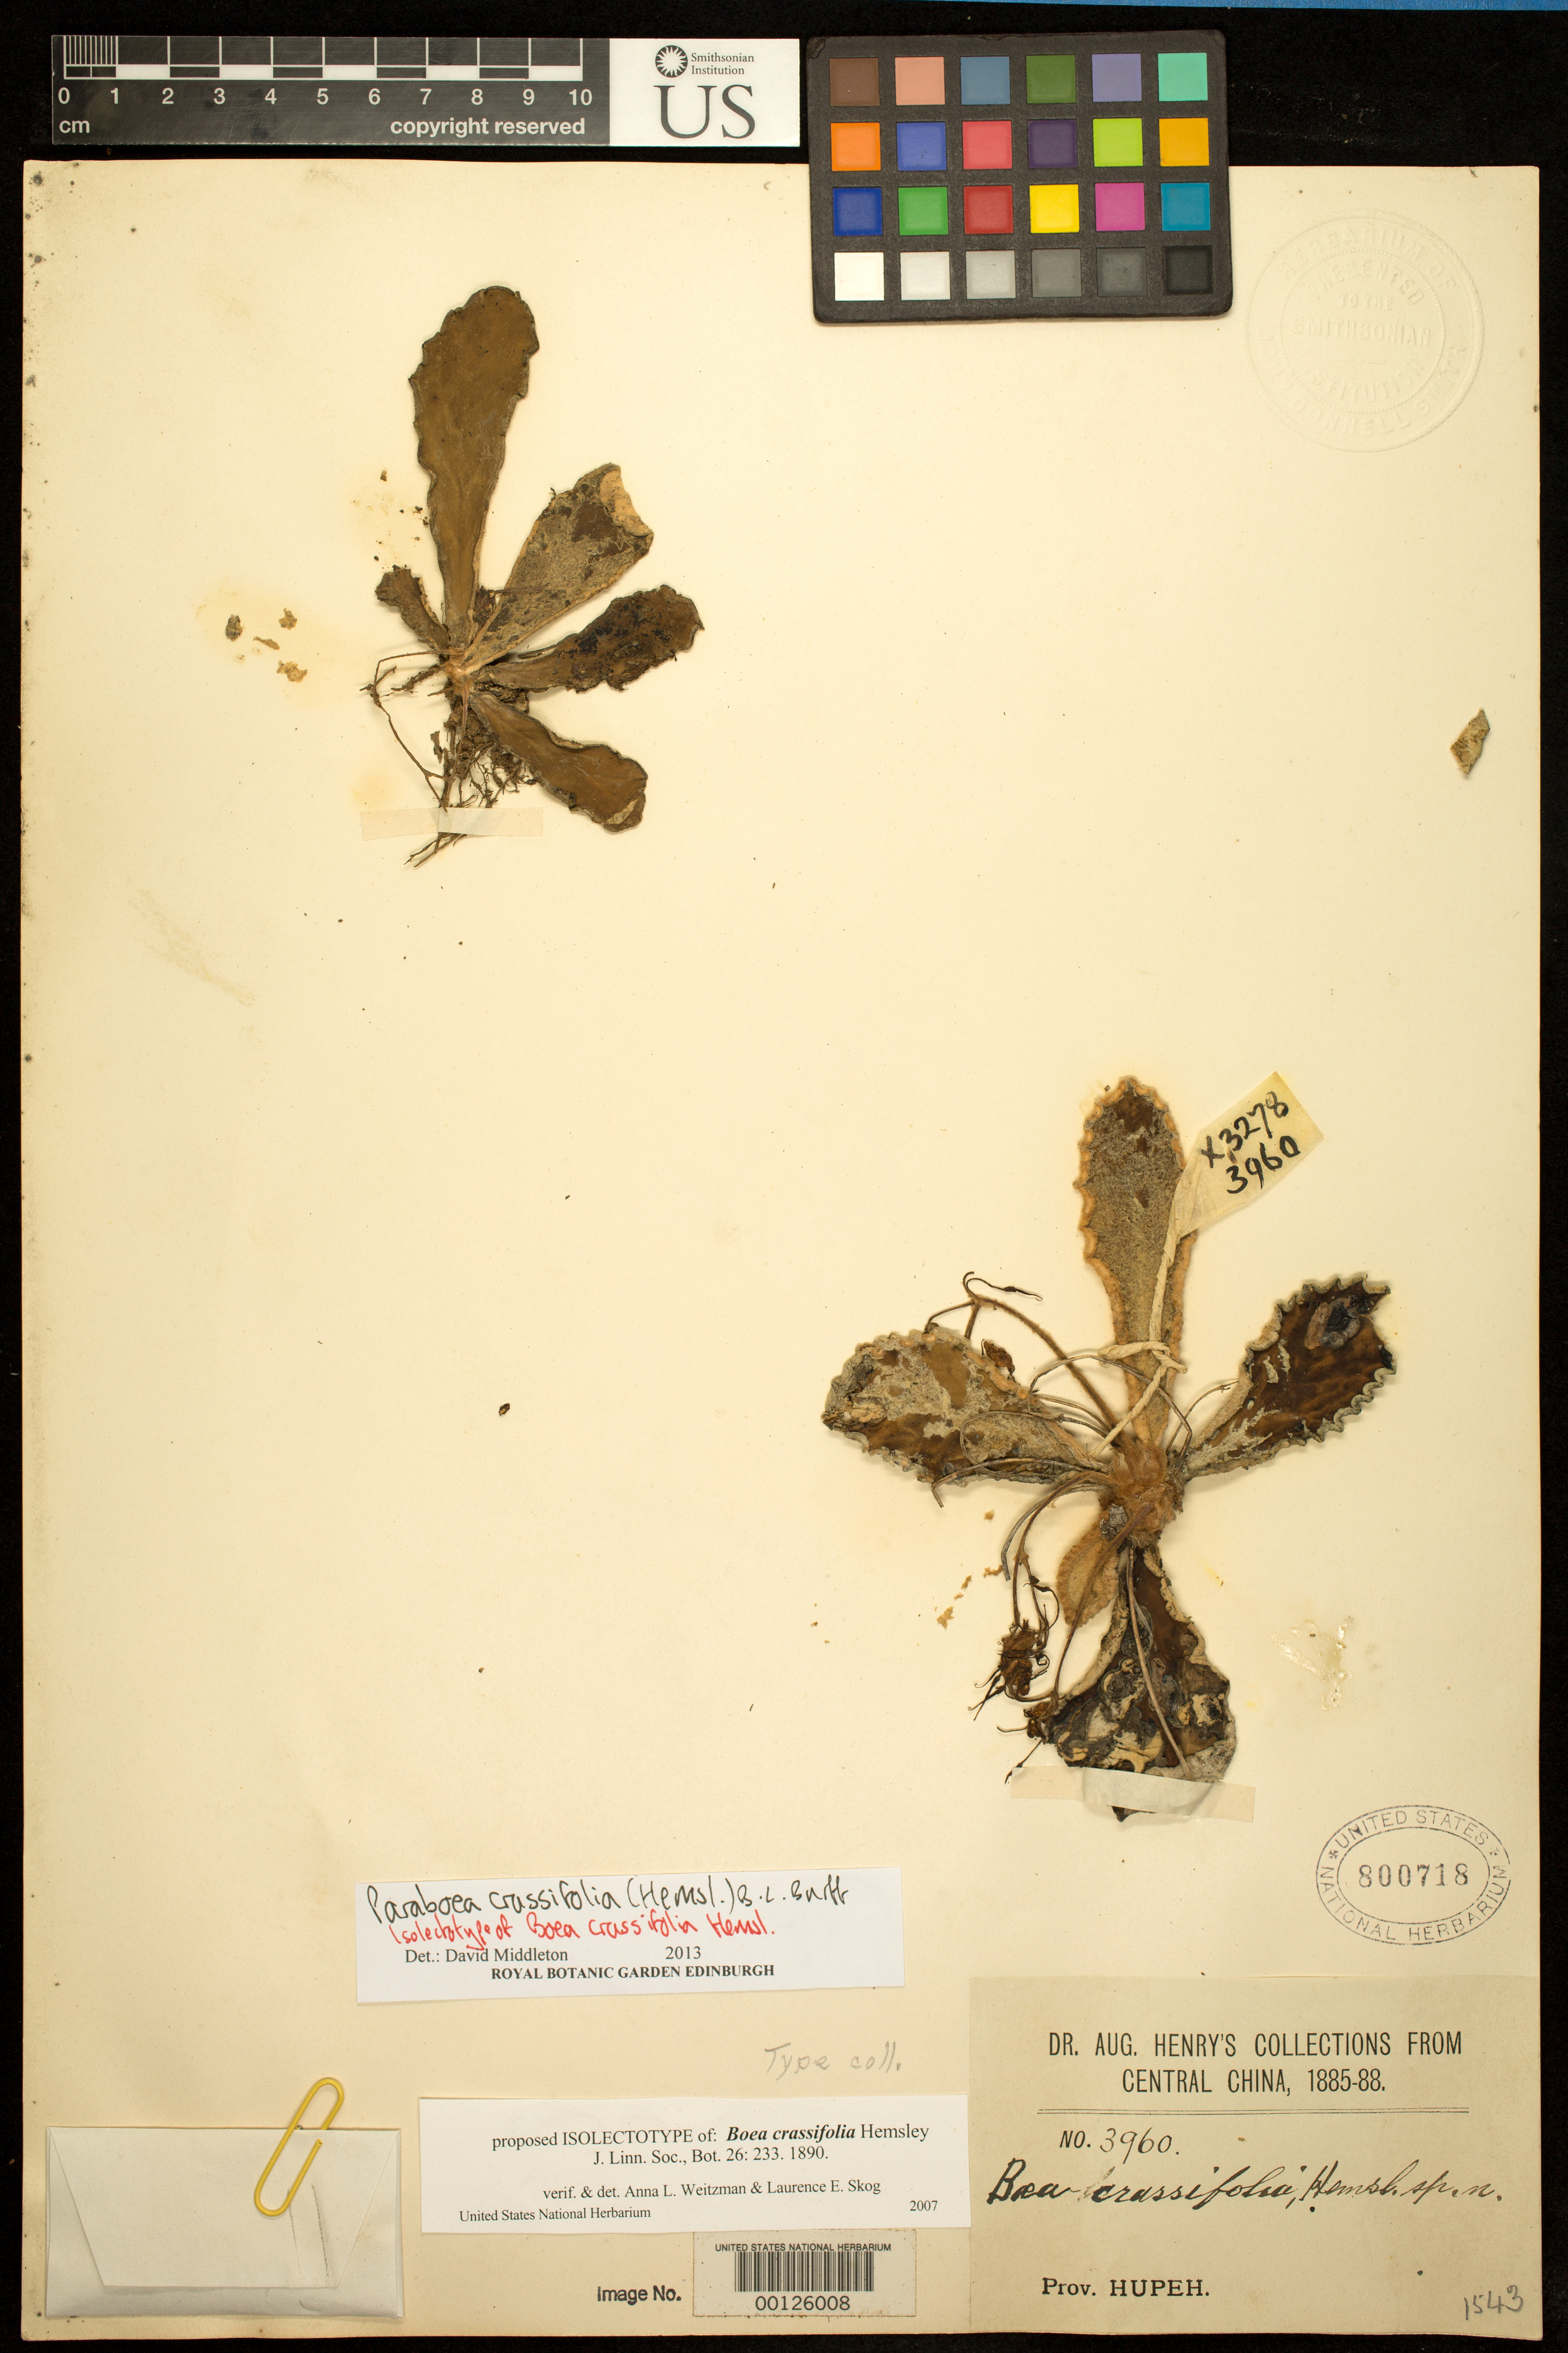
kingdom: Plantae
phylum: Tracheophyta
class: Magnoliopsida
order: Lamiales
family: Gesneriaceae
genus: Boea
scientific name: Boea crassifolia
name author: Hemsl.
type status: Isosyntype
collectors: A. Henry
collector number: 3960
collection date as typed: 1885-88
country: China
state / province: Hubei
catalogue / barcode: US 800718